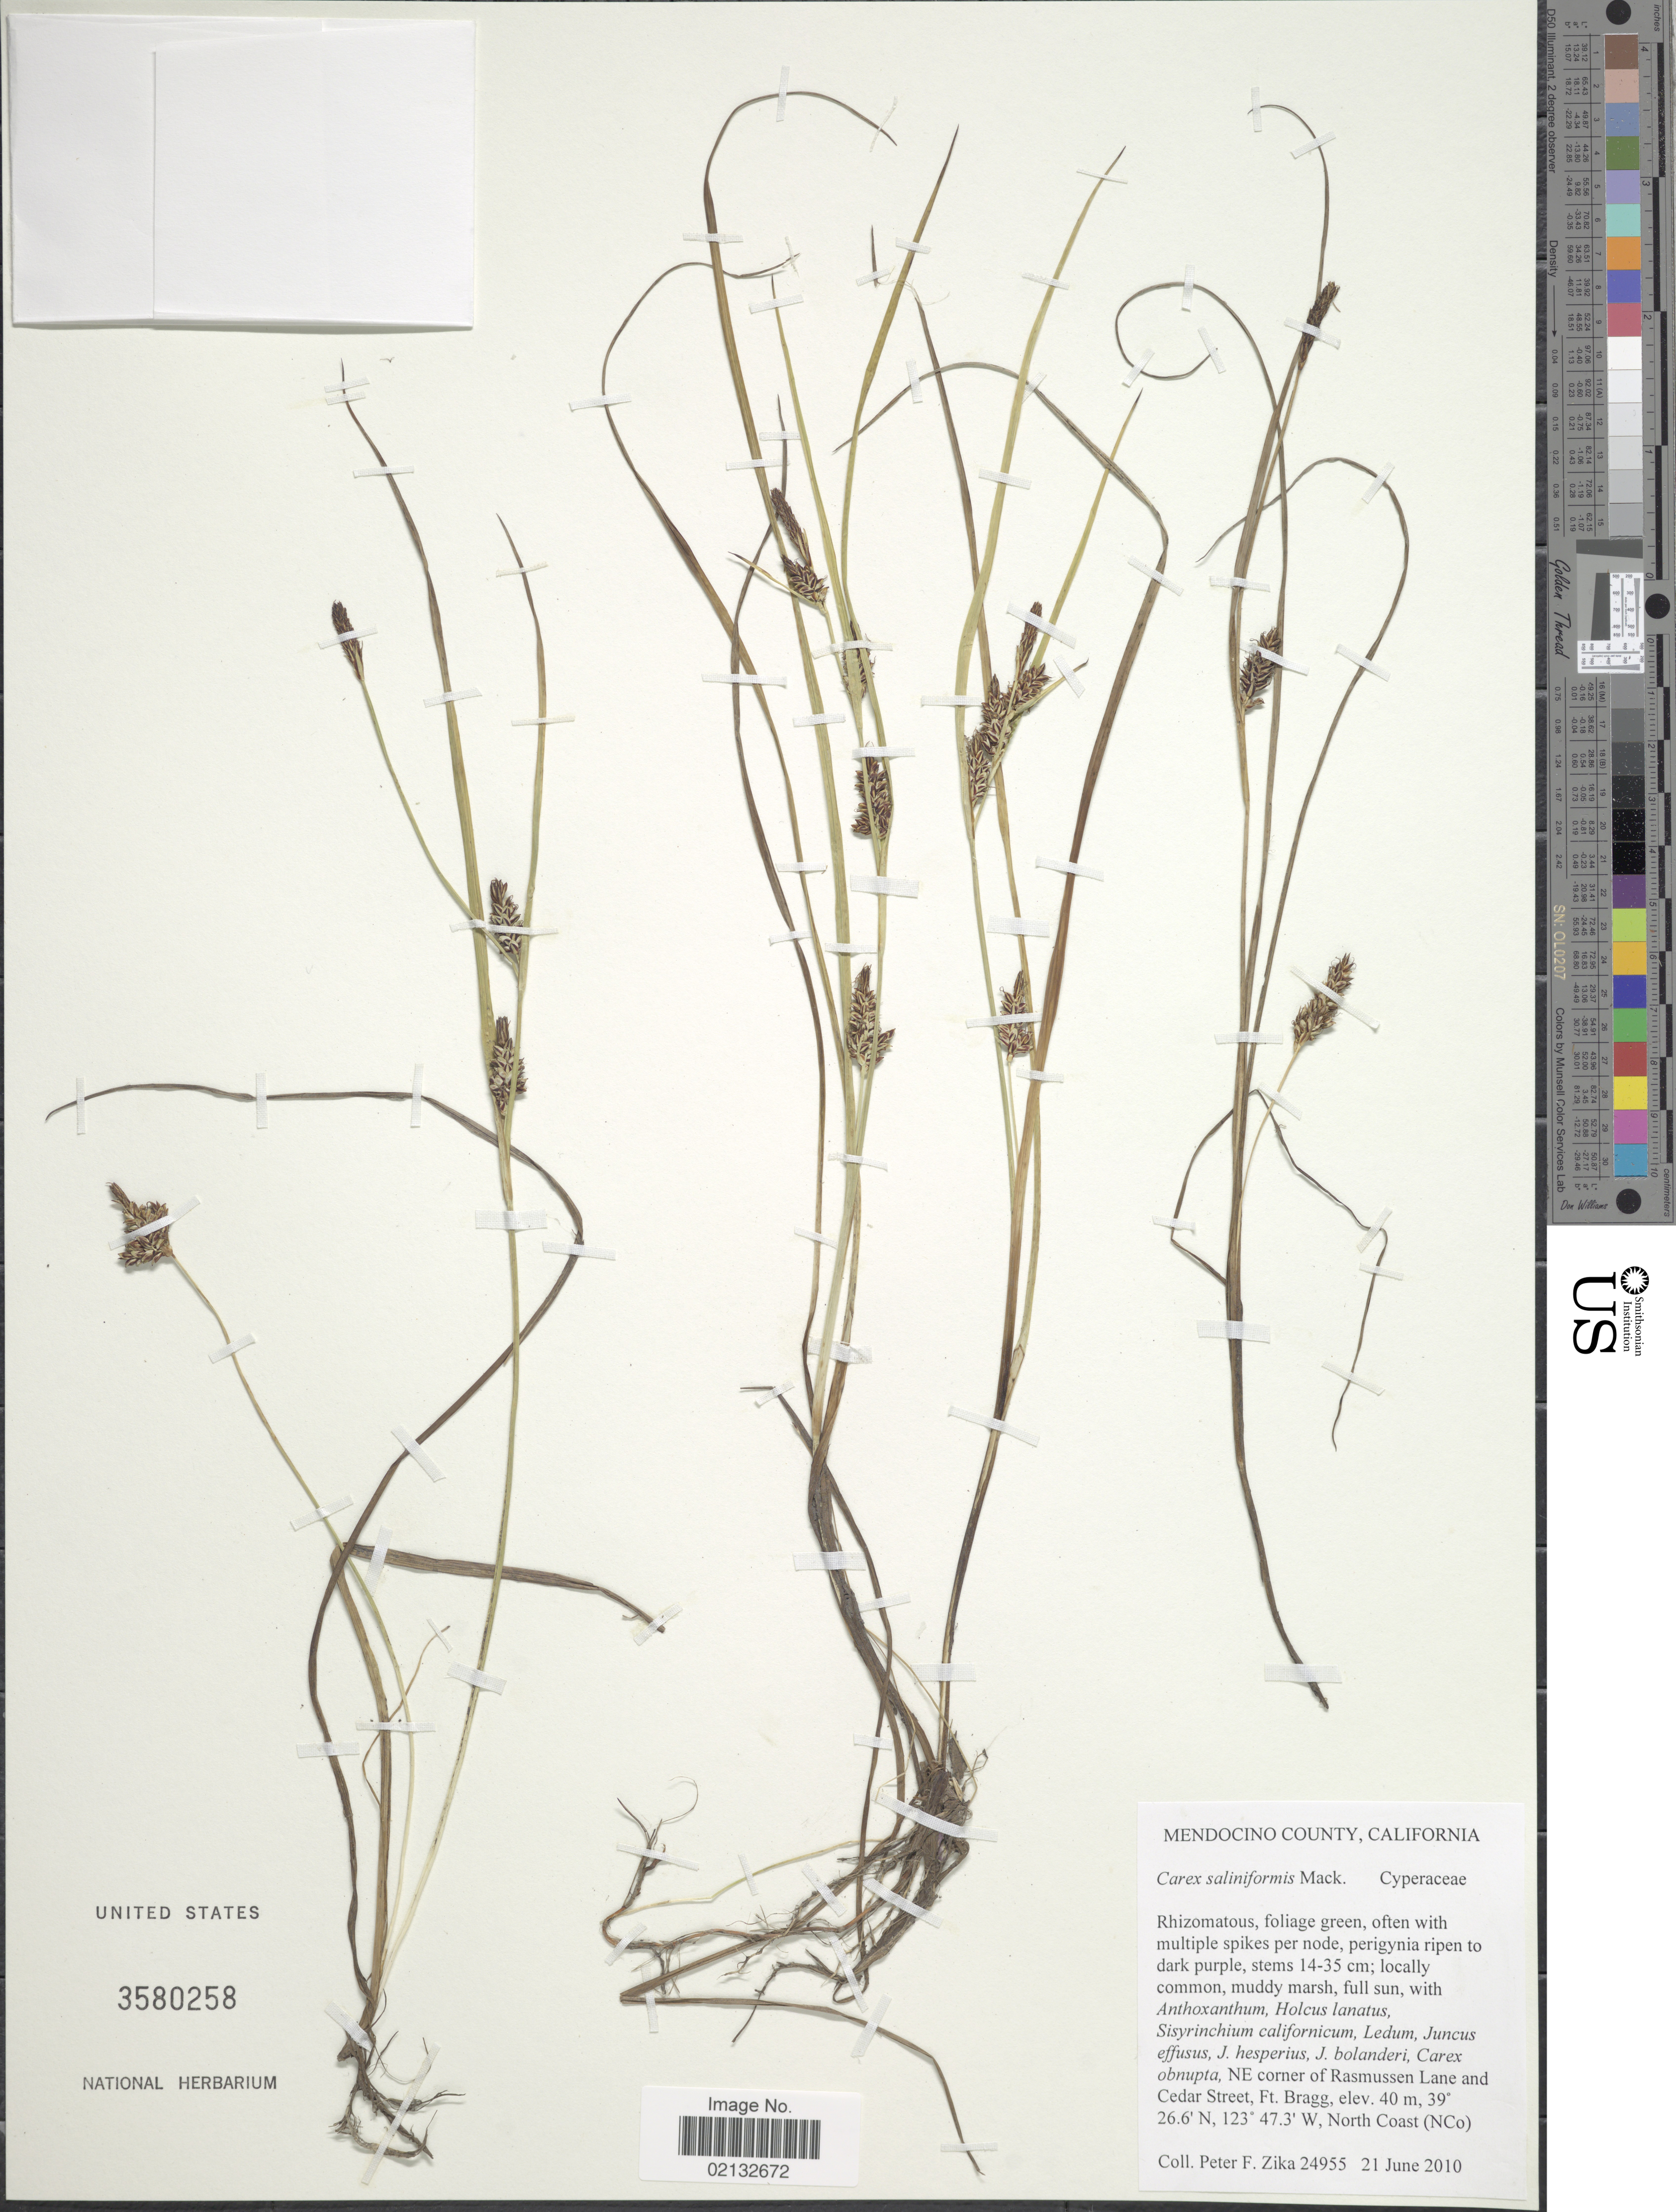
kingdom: Plantae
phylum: Tracheophyta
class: Liliopsida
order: Poales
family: Cyperaceae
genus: Carex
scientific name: Carex saliniformis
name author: Mack.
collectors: P. F. Zika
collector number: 24955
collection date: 2010-06-21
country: United States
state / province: California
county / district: Mendocino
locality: Mendocino County. NE corner of Rasmussen Lane and Cedar Street, Ft. Bragg, North Coast (NCo)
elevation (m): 40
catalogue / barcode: US 3580258